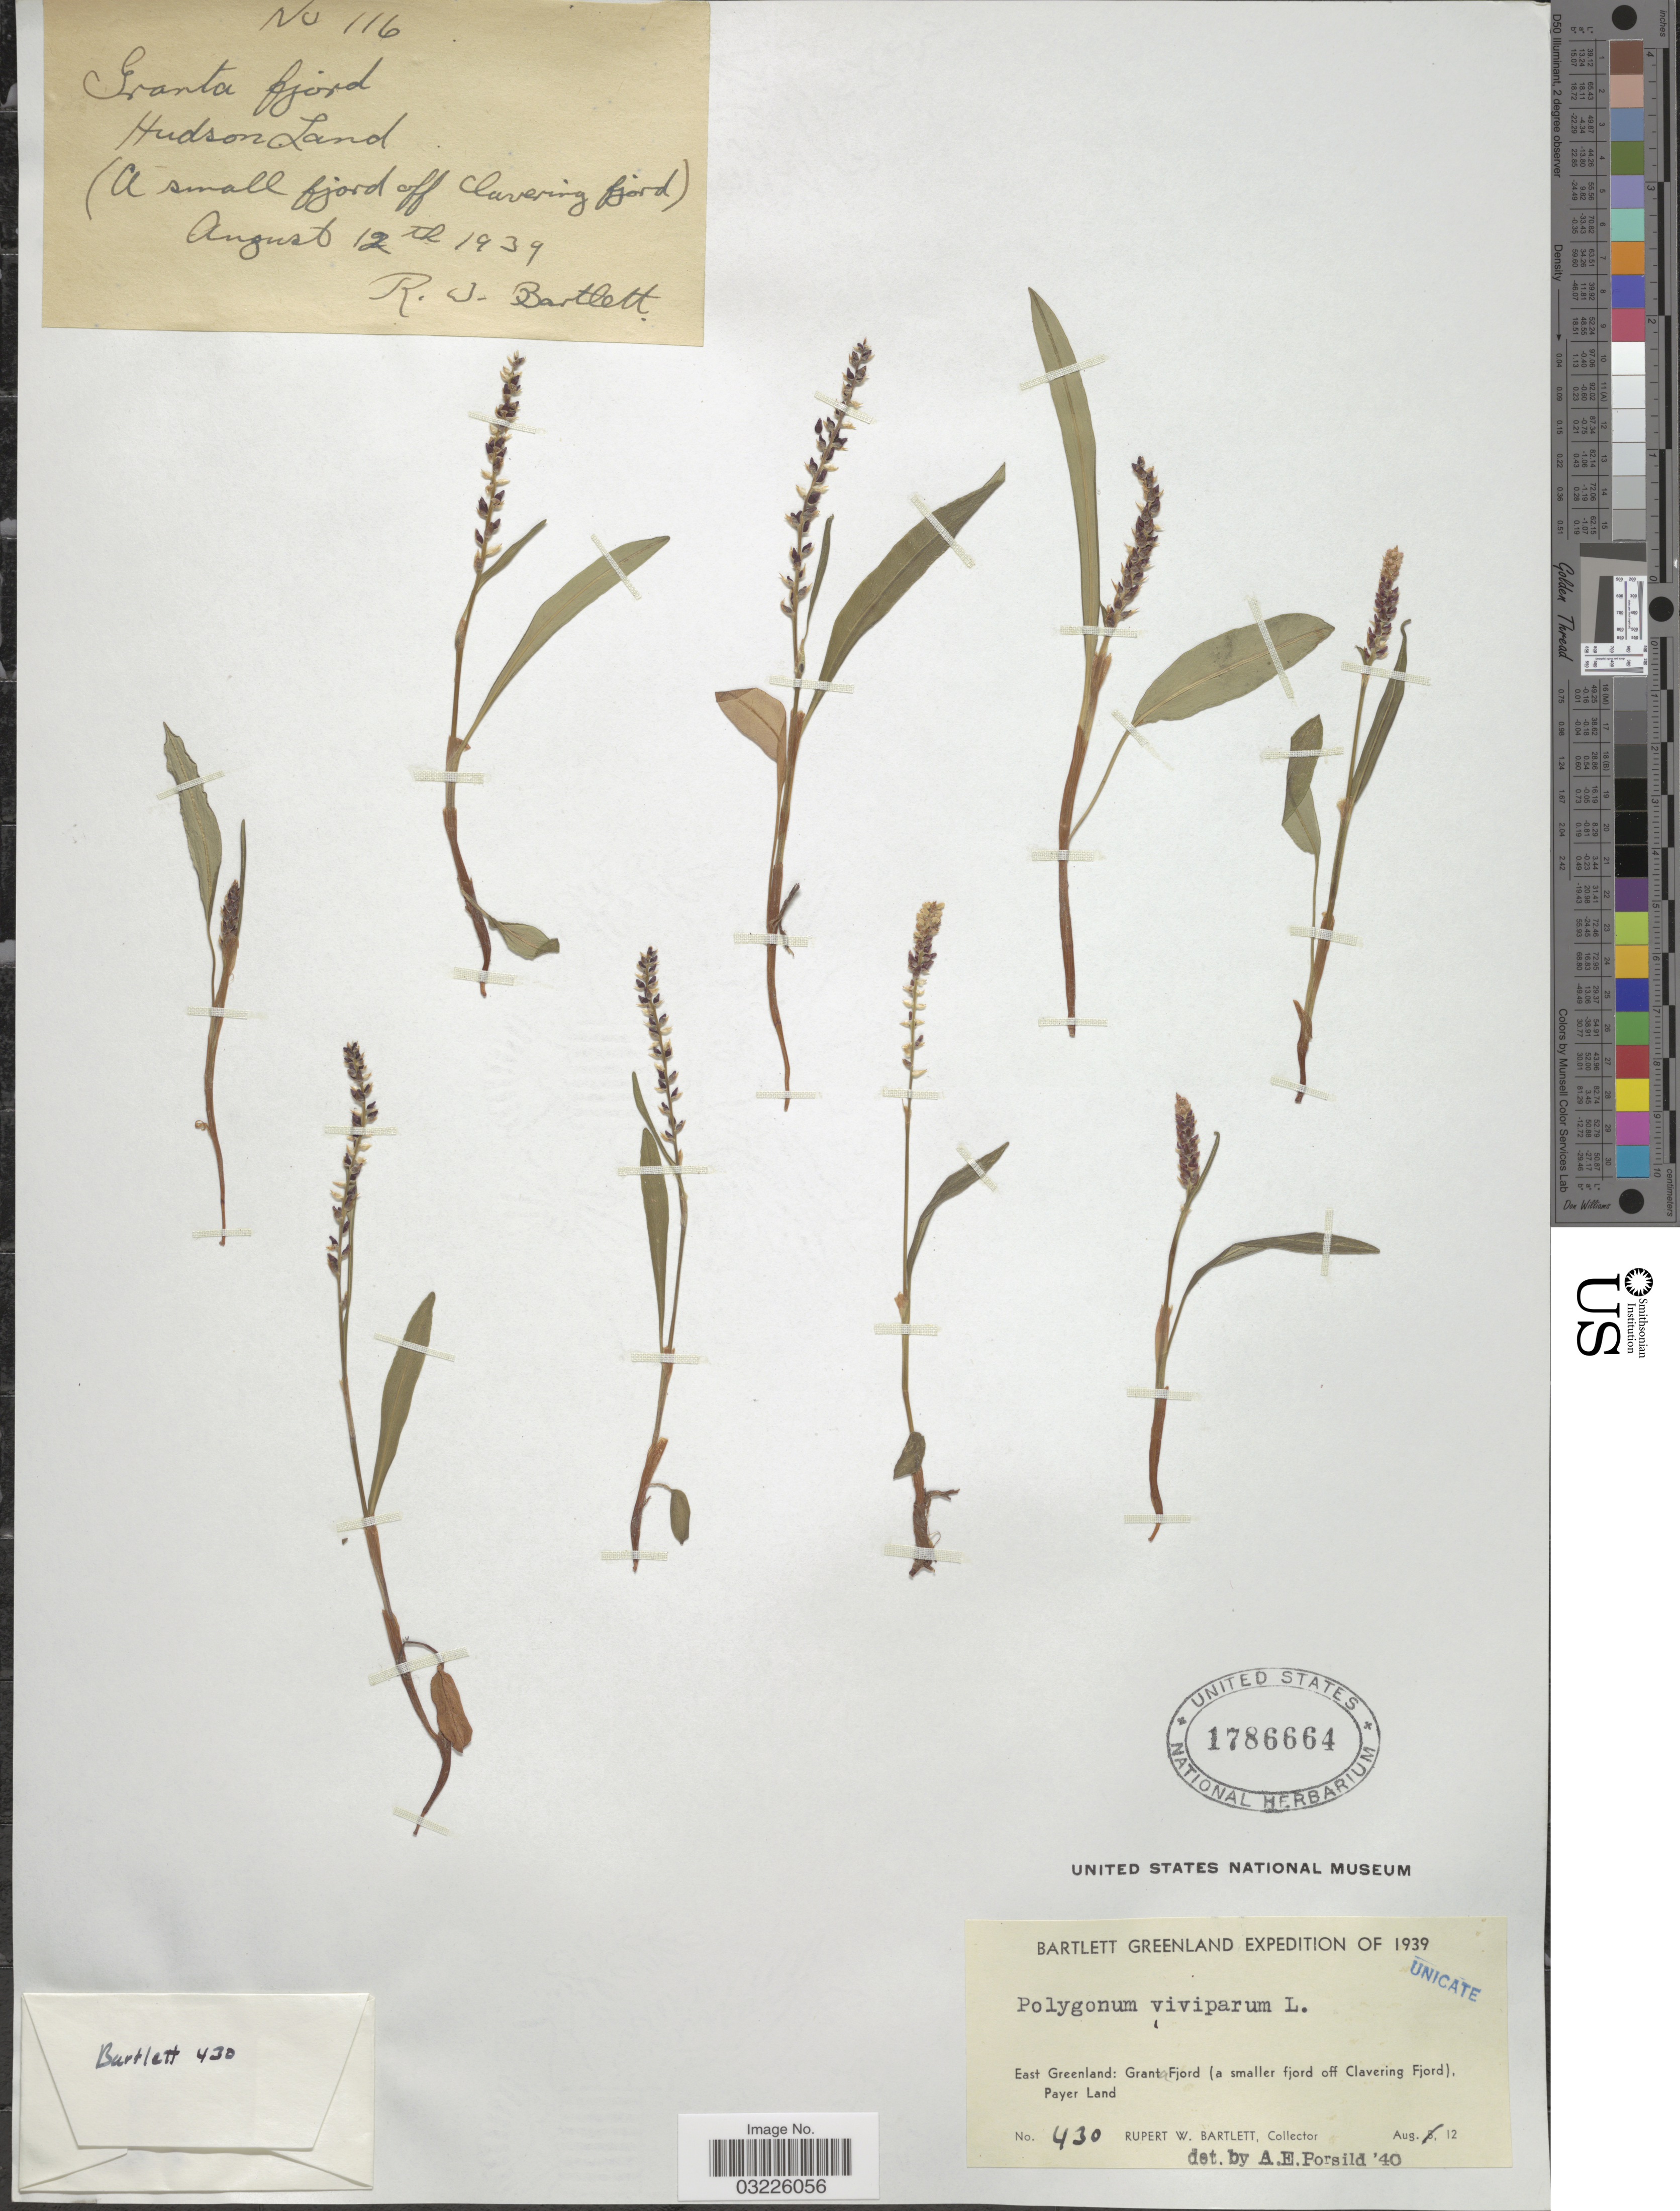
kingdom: Plantae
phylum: Tracheophyta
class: Magnoliopsida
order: Caryophyllales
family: Polygonaceae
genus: Bistorta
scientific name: Bistorta vivipara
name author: (L.) Delarbre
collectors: R. W. Bartlett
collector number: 430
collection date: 1939-08-12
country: Greenland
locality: East Greenland: Granta Fjord (a smaller fjord off Clavering Fjord), Payer Land.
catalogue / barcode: US 1786664